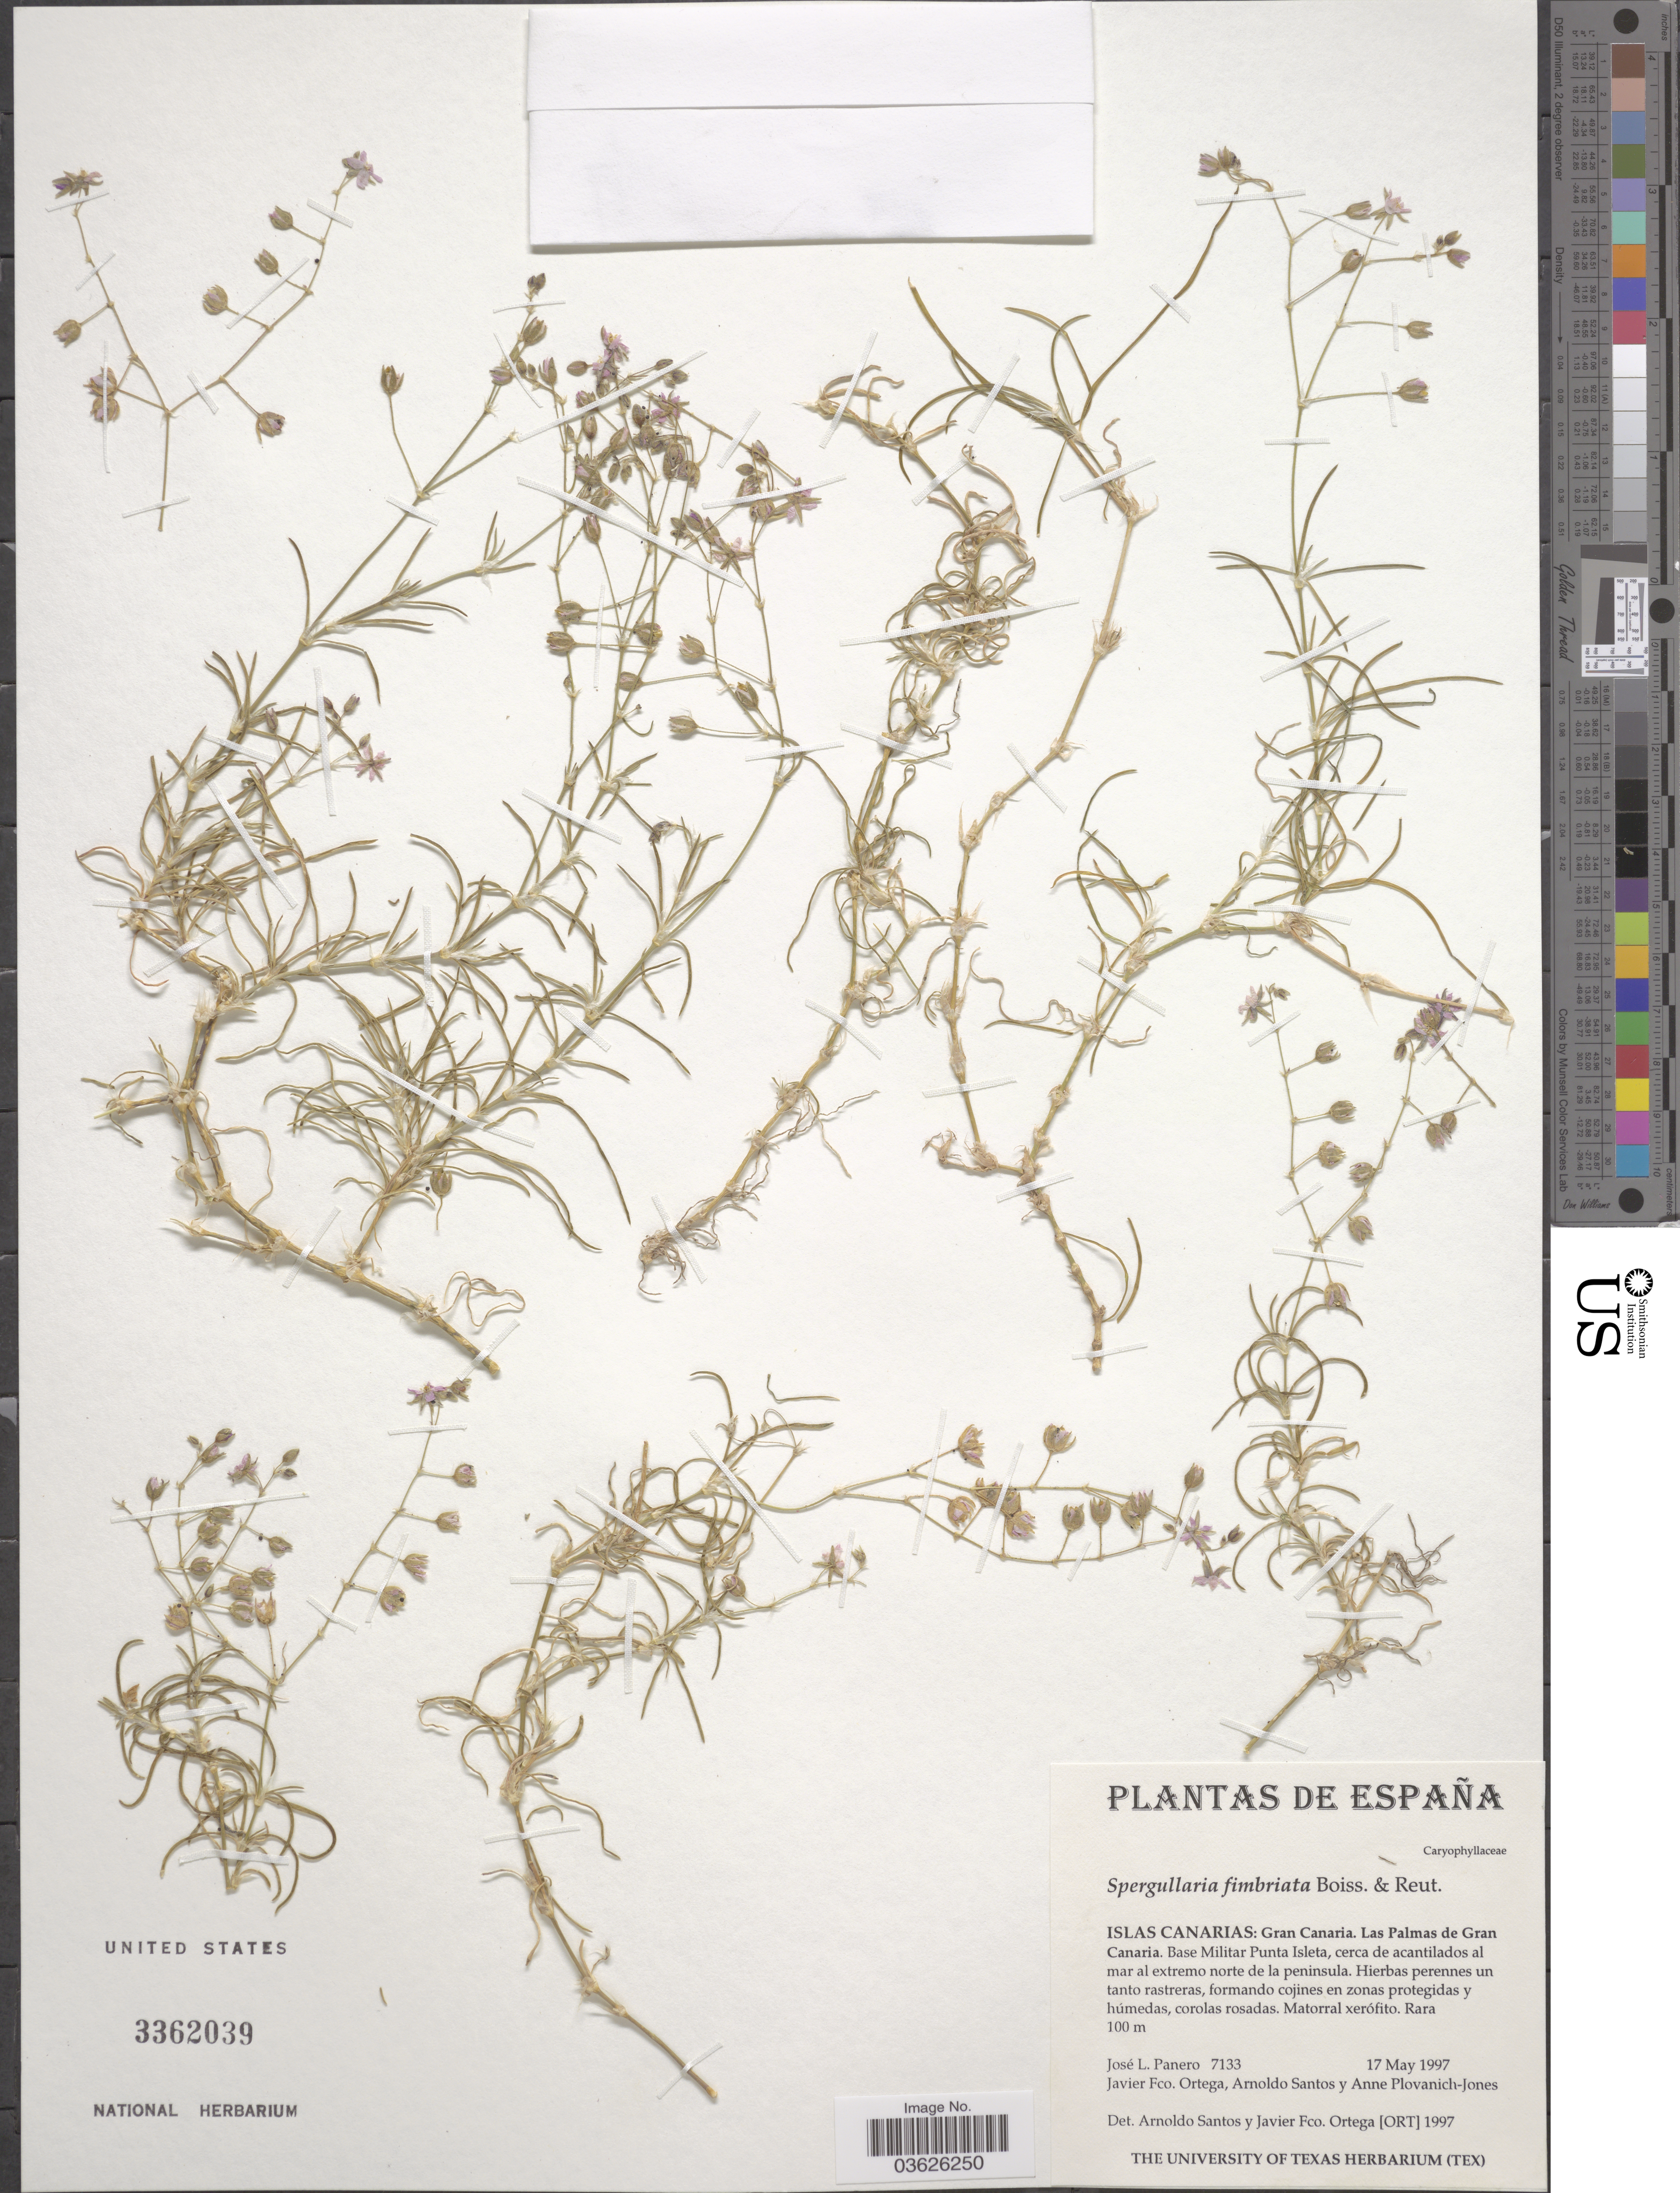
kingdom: Plantae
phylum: Tracheophyta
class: Magnoliopsida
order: Caryophyllales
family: Caryophyllaceae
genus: Spergularia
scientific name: Spergularia fimbriata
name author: Boiss. & Reut.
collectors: J. L. Panero, J. Ortega, A. Santos & A. P. Jones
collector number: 7133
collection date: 1997-05-17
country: Spain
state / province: Canarias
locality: Islas Canarias: Gran Canaria. Las Palmas de Gran Canaria. Base Militar Punta Isleta.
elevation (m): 100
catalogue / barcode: US 3362039